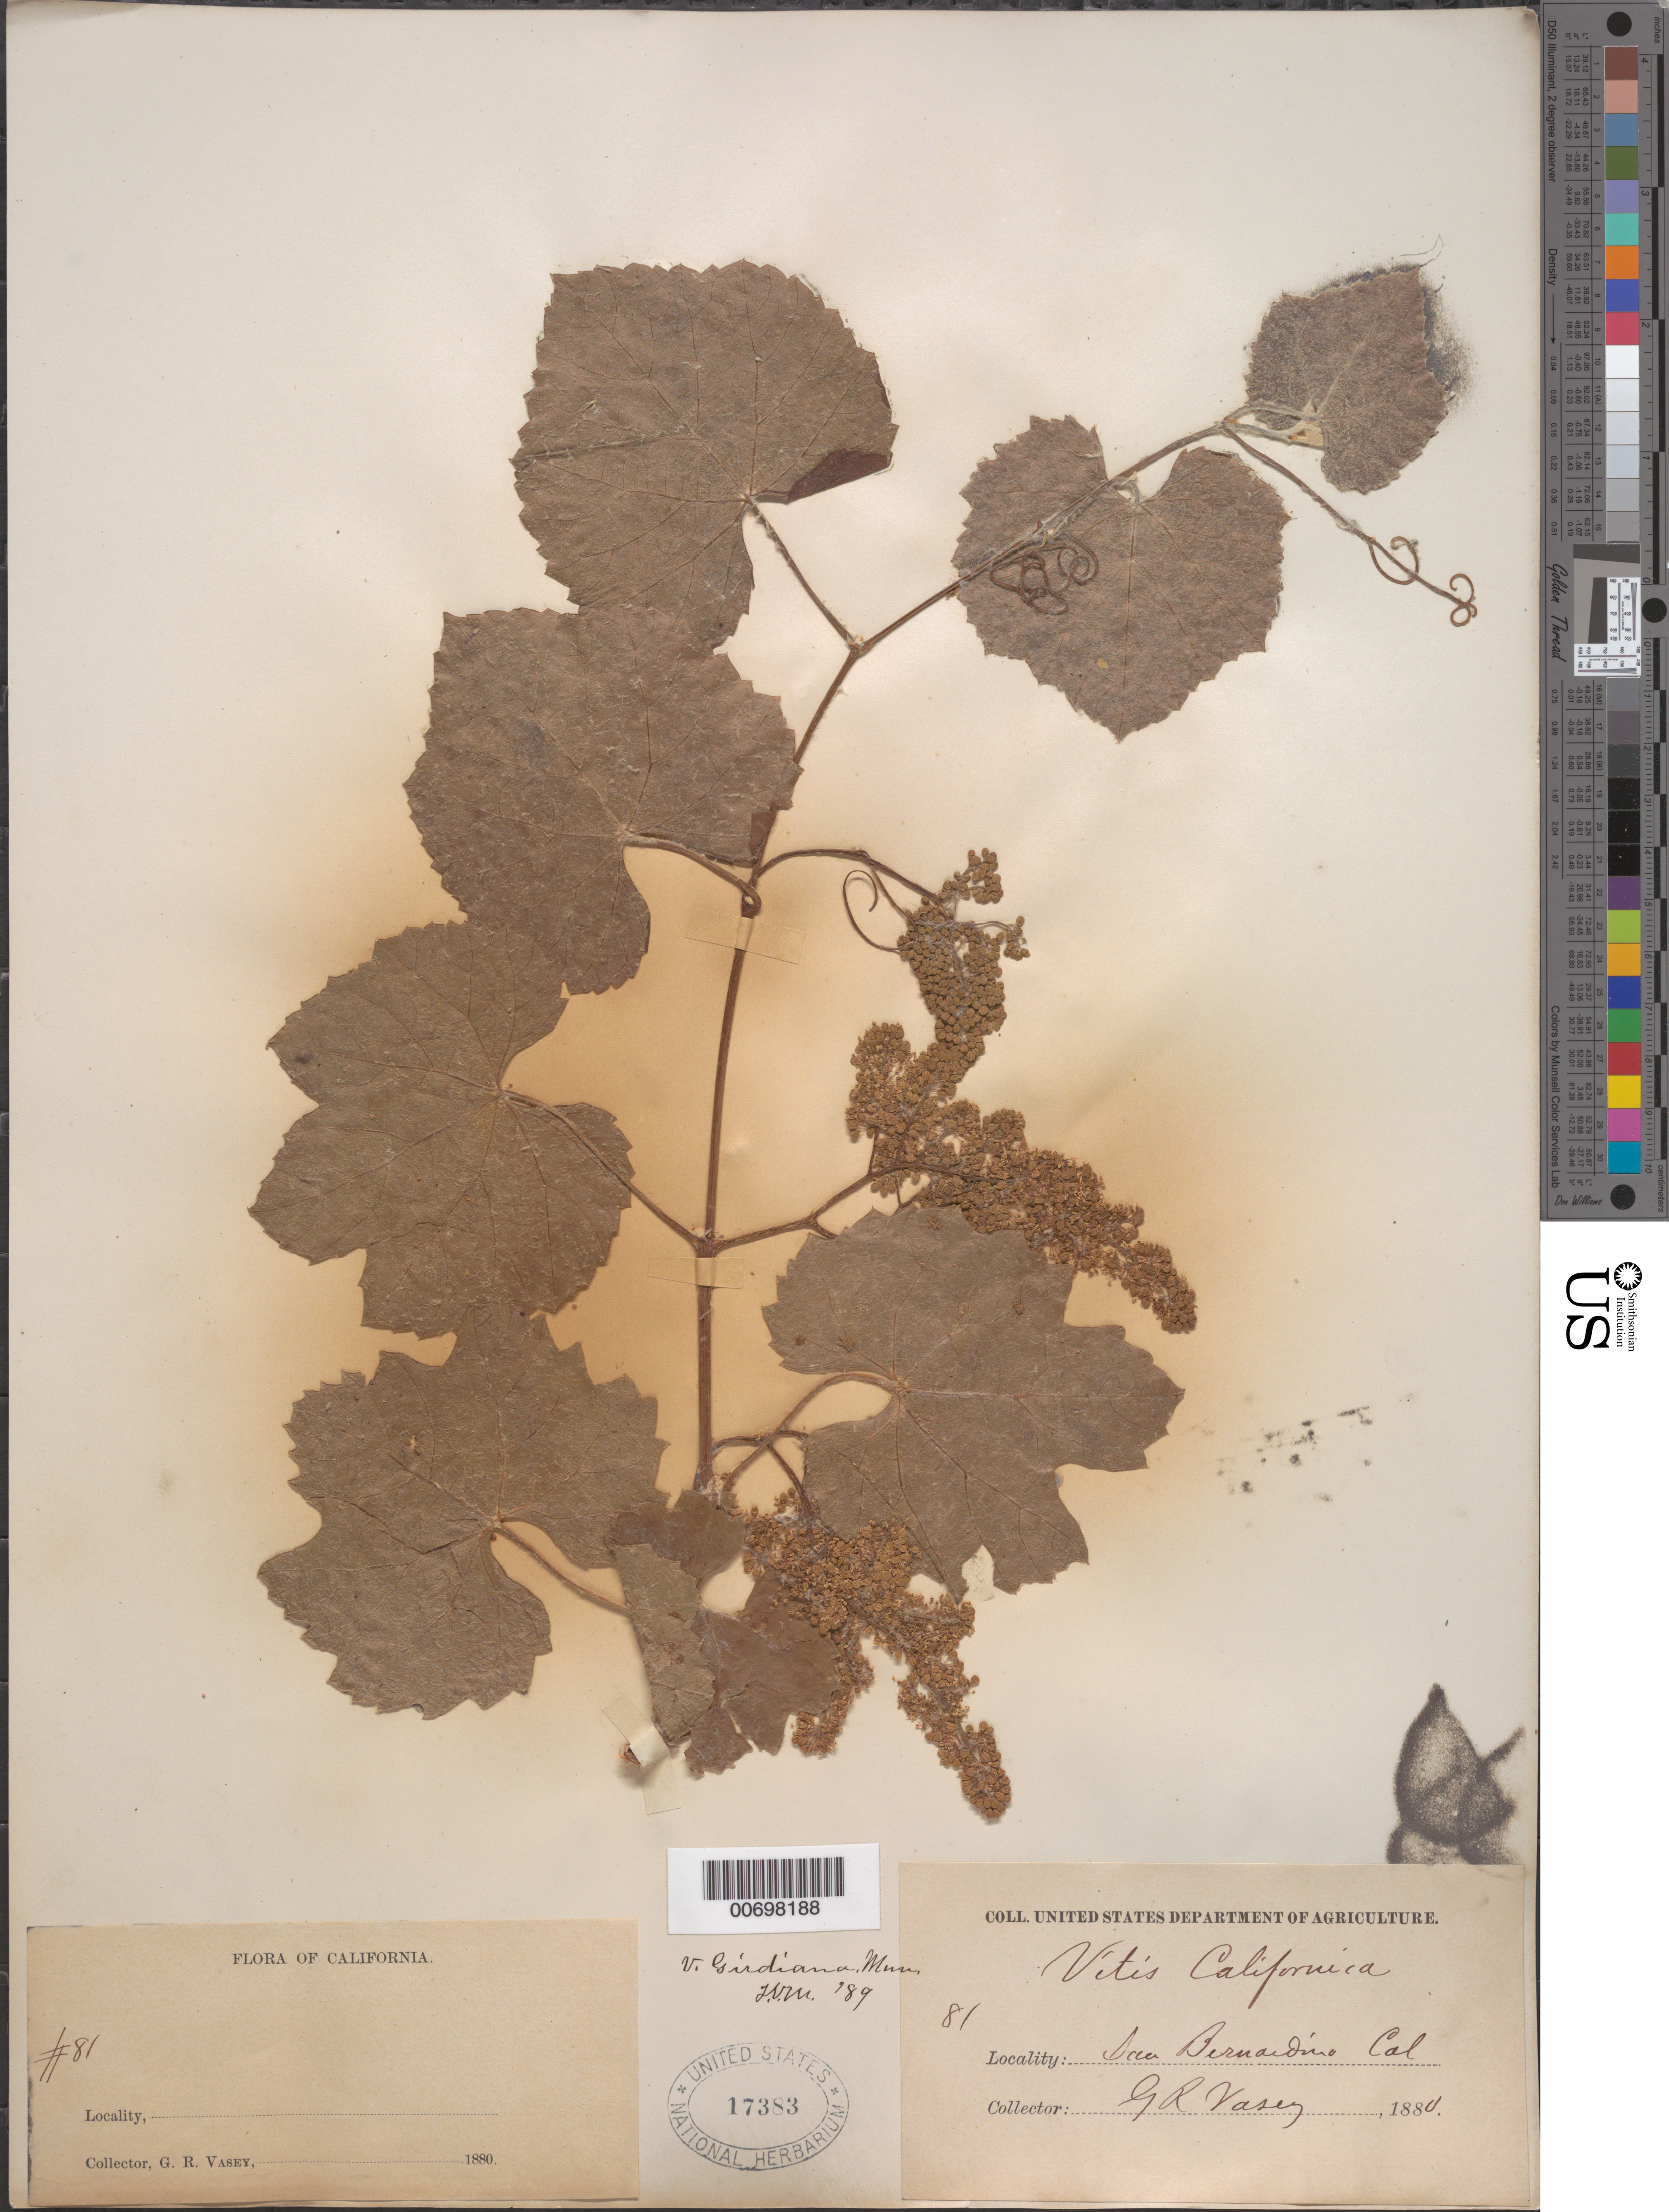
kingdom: Plantae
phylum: Tracheophyta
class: Magnoliopsida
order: Vitales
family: Vitaceae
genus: Vitis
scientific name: Vitis girdiana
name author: Munson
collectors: G. R. Vasey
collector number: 81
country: United States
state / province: California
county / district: San Bernardino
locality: San Bernardino.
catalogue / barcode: US 17383